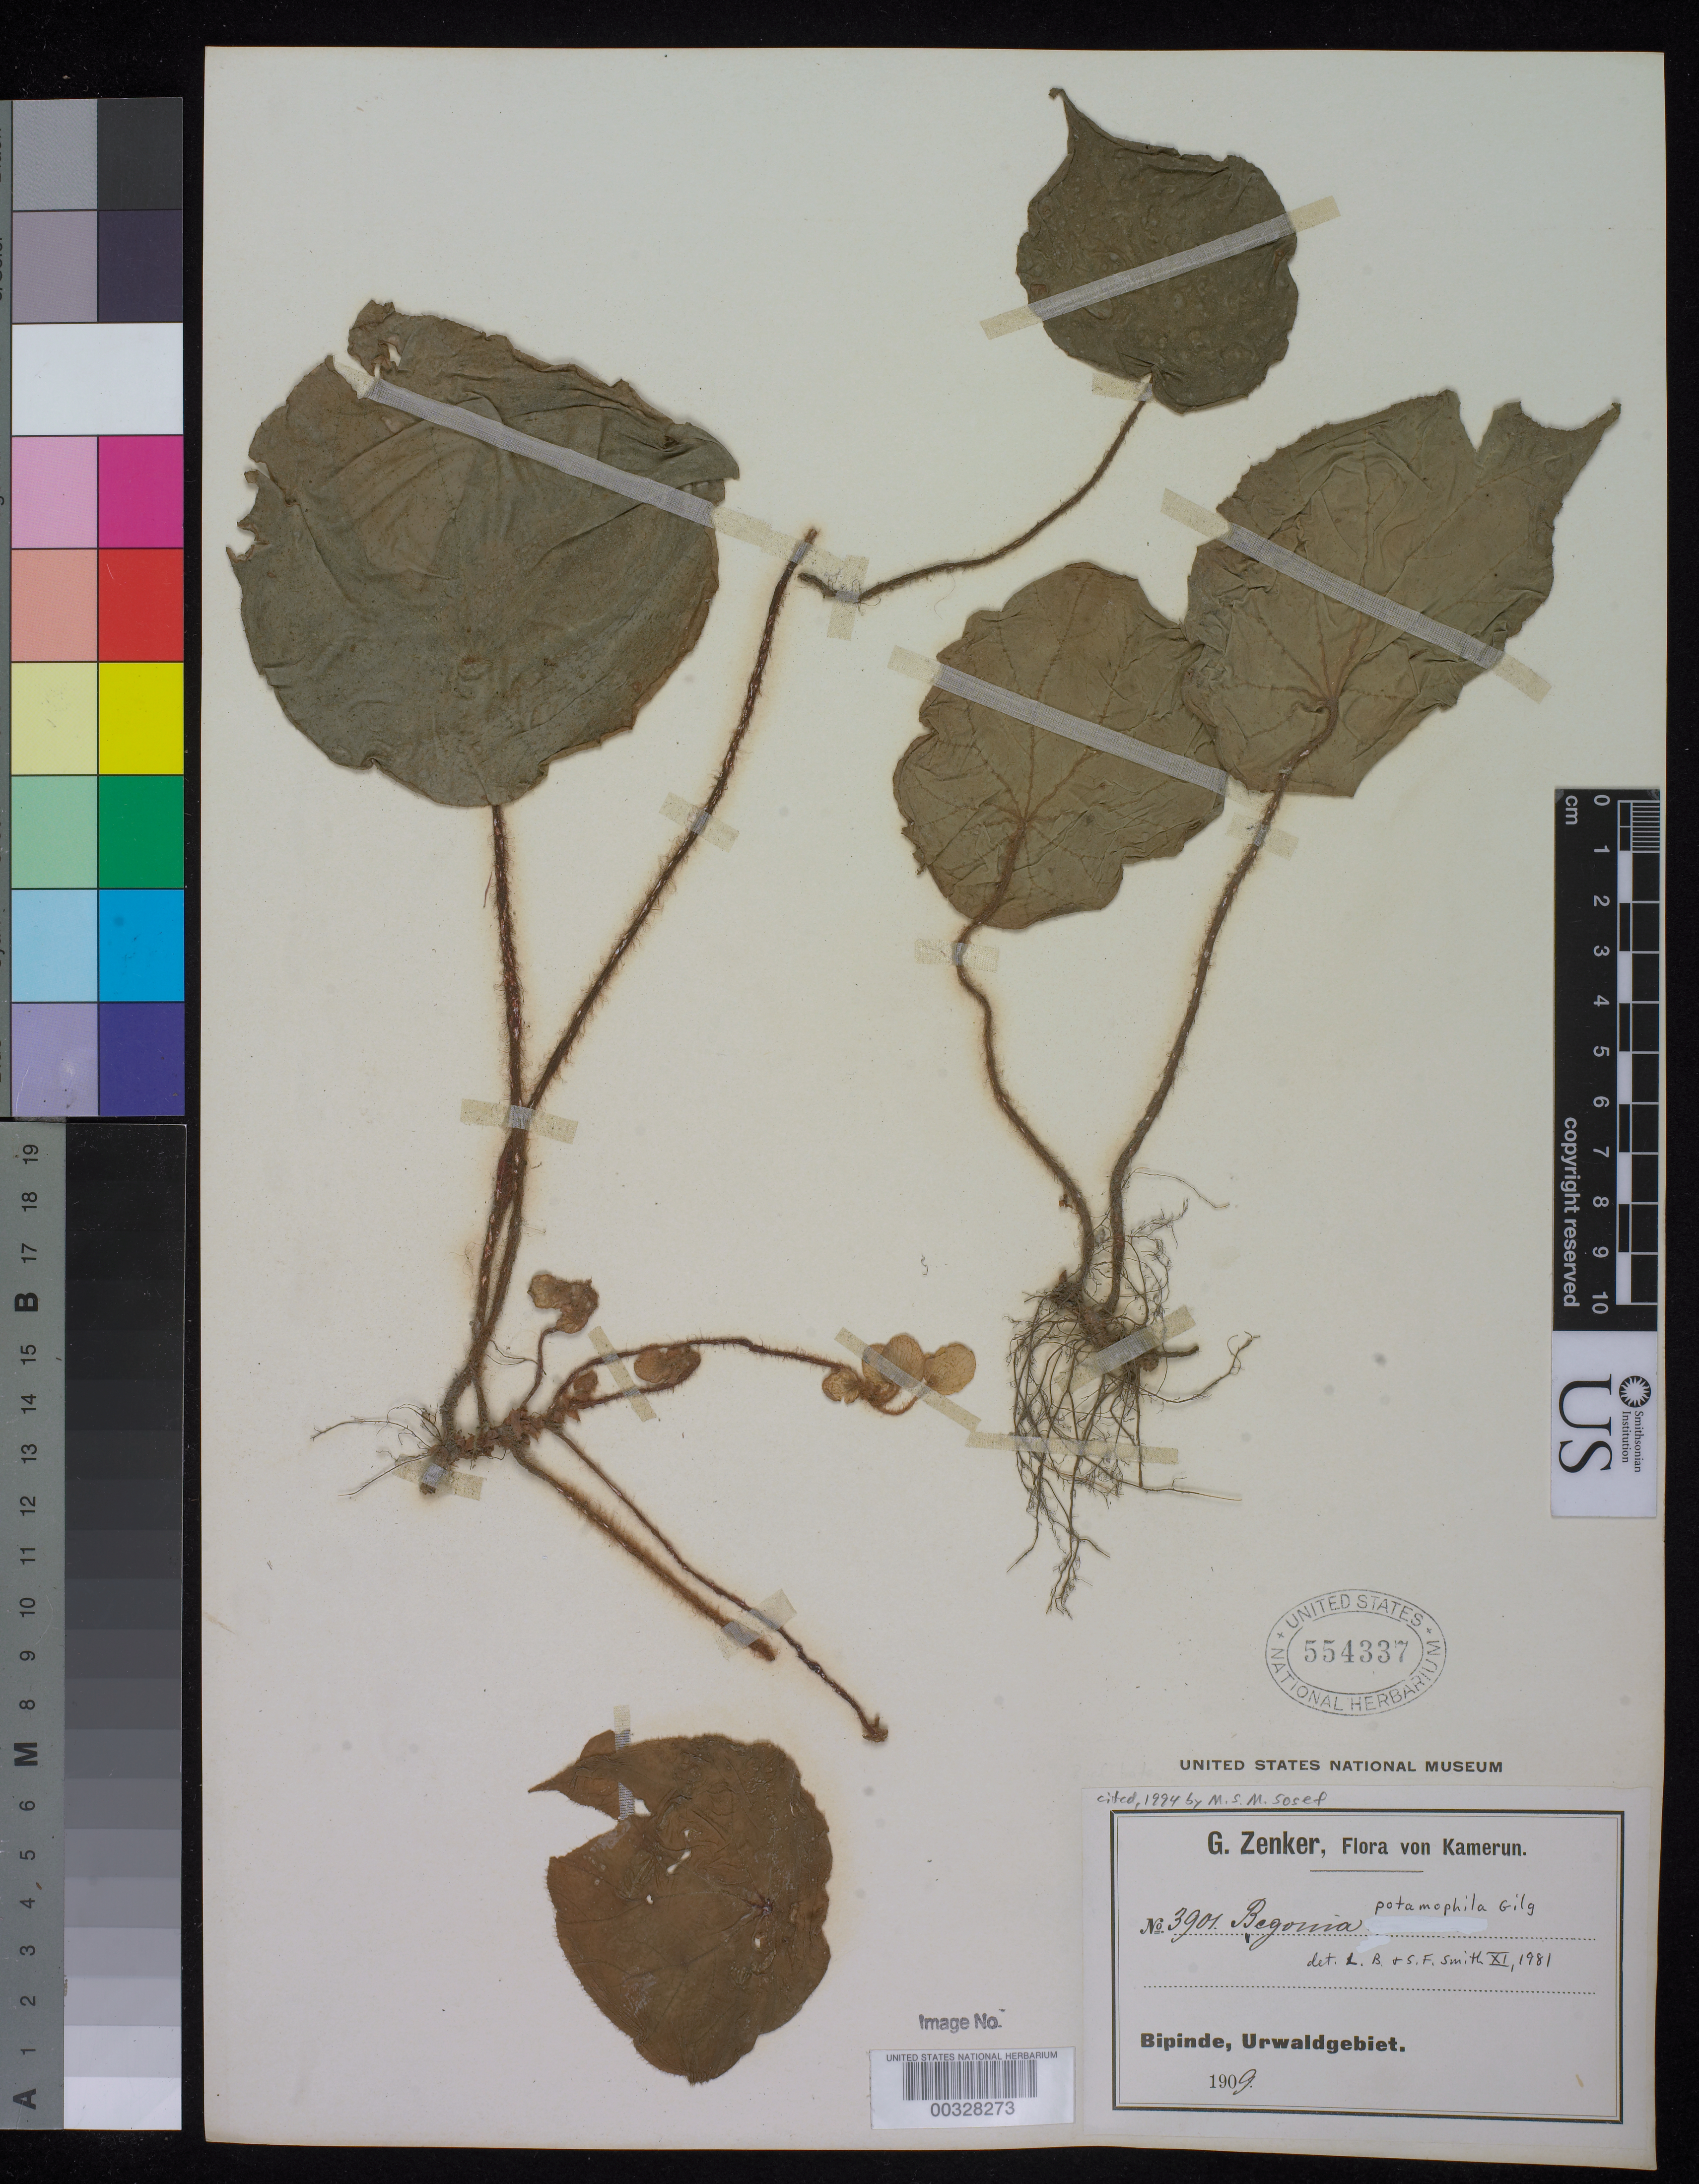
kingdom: Plantae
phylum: Tracheophyta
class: Magnoliopsida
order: Cucurbitales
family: Begoniaceae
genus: Begonia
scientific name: Begonia batesii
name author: C. DC.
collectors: G. A. Zenker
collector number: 3901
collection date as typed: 1909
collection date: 1909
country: Cameroon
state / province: Sud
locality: Bipinde, urwaldgebiet [jungle area]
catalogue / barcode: US 554337